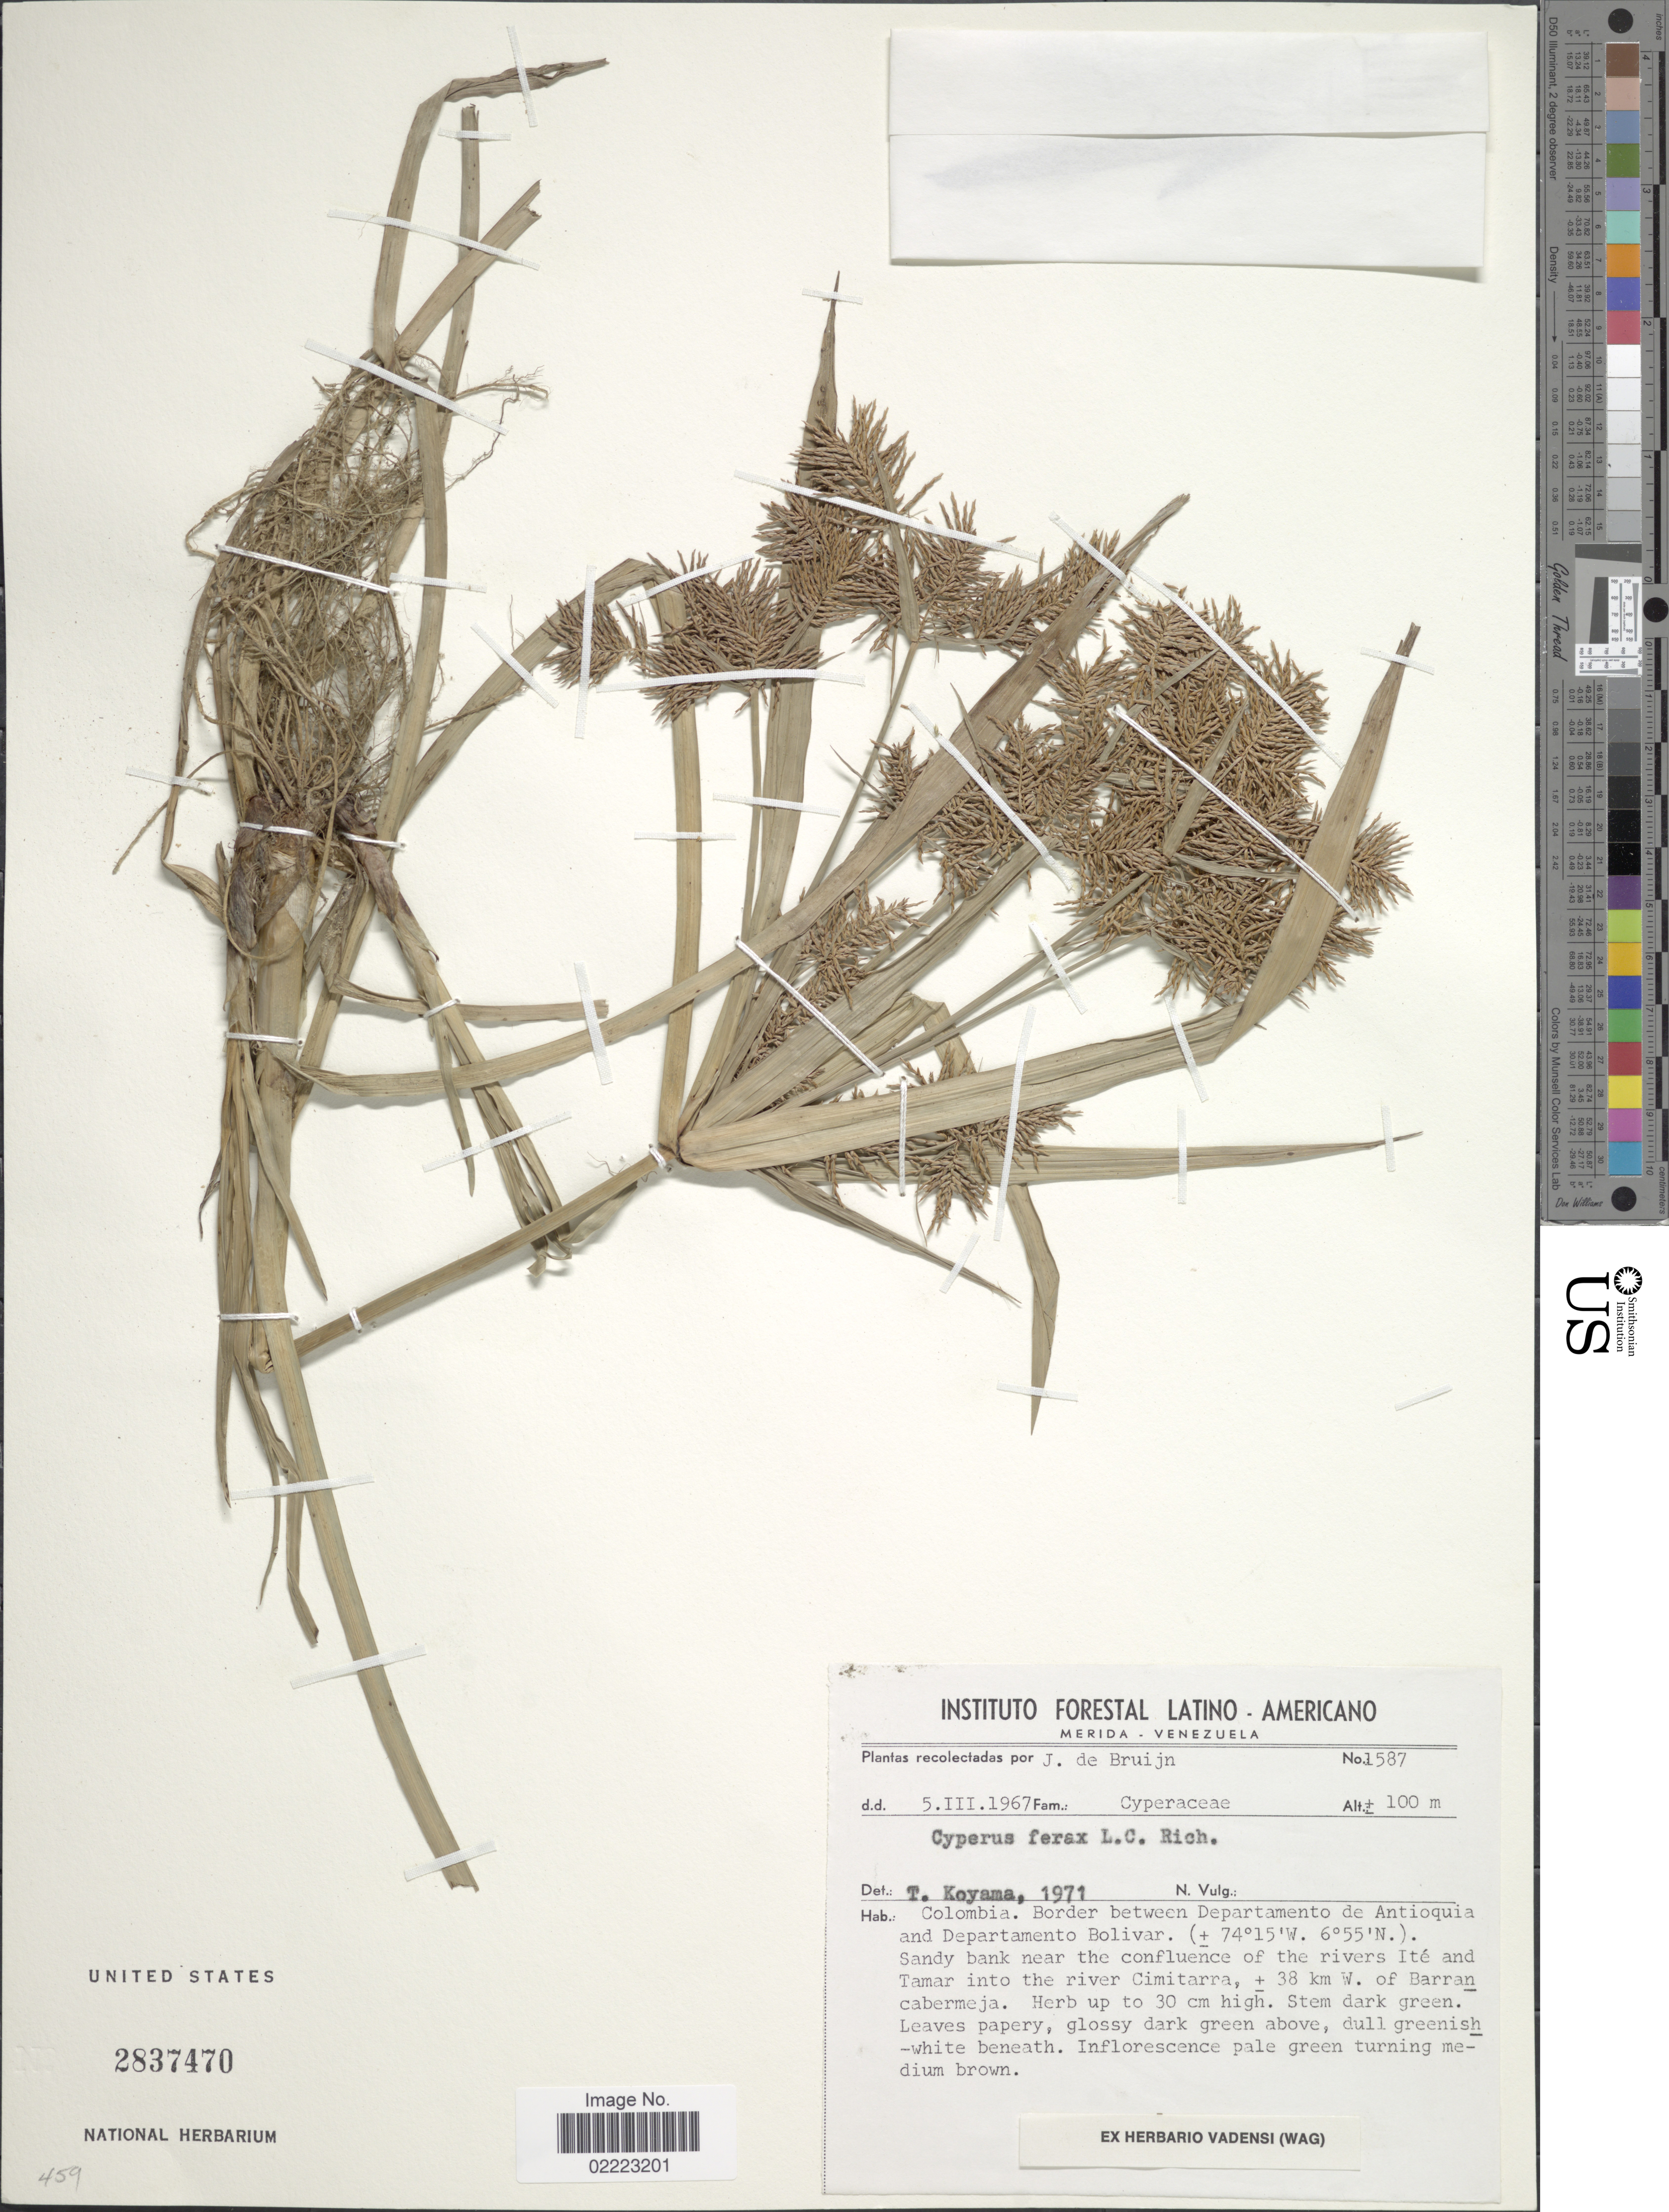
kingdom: Plantae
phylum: Tracheophyta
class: Liliopsida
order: Poales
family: Cyperaceae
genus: Cyperus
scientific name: Cyperus odoratus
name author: L.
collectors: J. Bruijn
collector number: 1587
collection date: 1967-03-05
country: Colombia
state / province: Antioquia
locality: Border between Departamento de Antioquia and Departamento Bolivar, Sandy bank near the confluence of the rivers Ité and Tamar into the river Cimitarra, ± 38 km W of Barran cabermaja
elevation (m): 100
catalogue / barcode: US 2837470